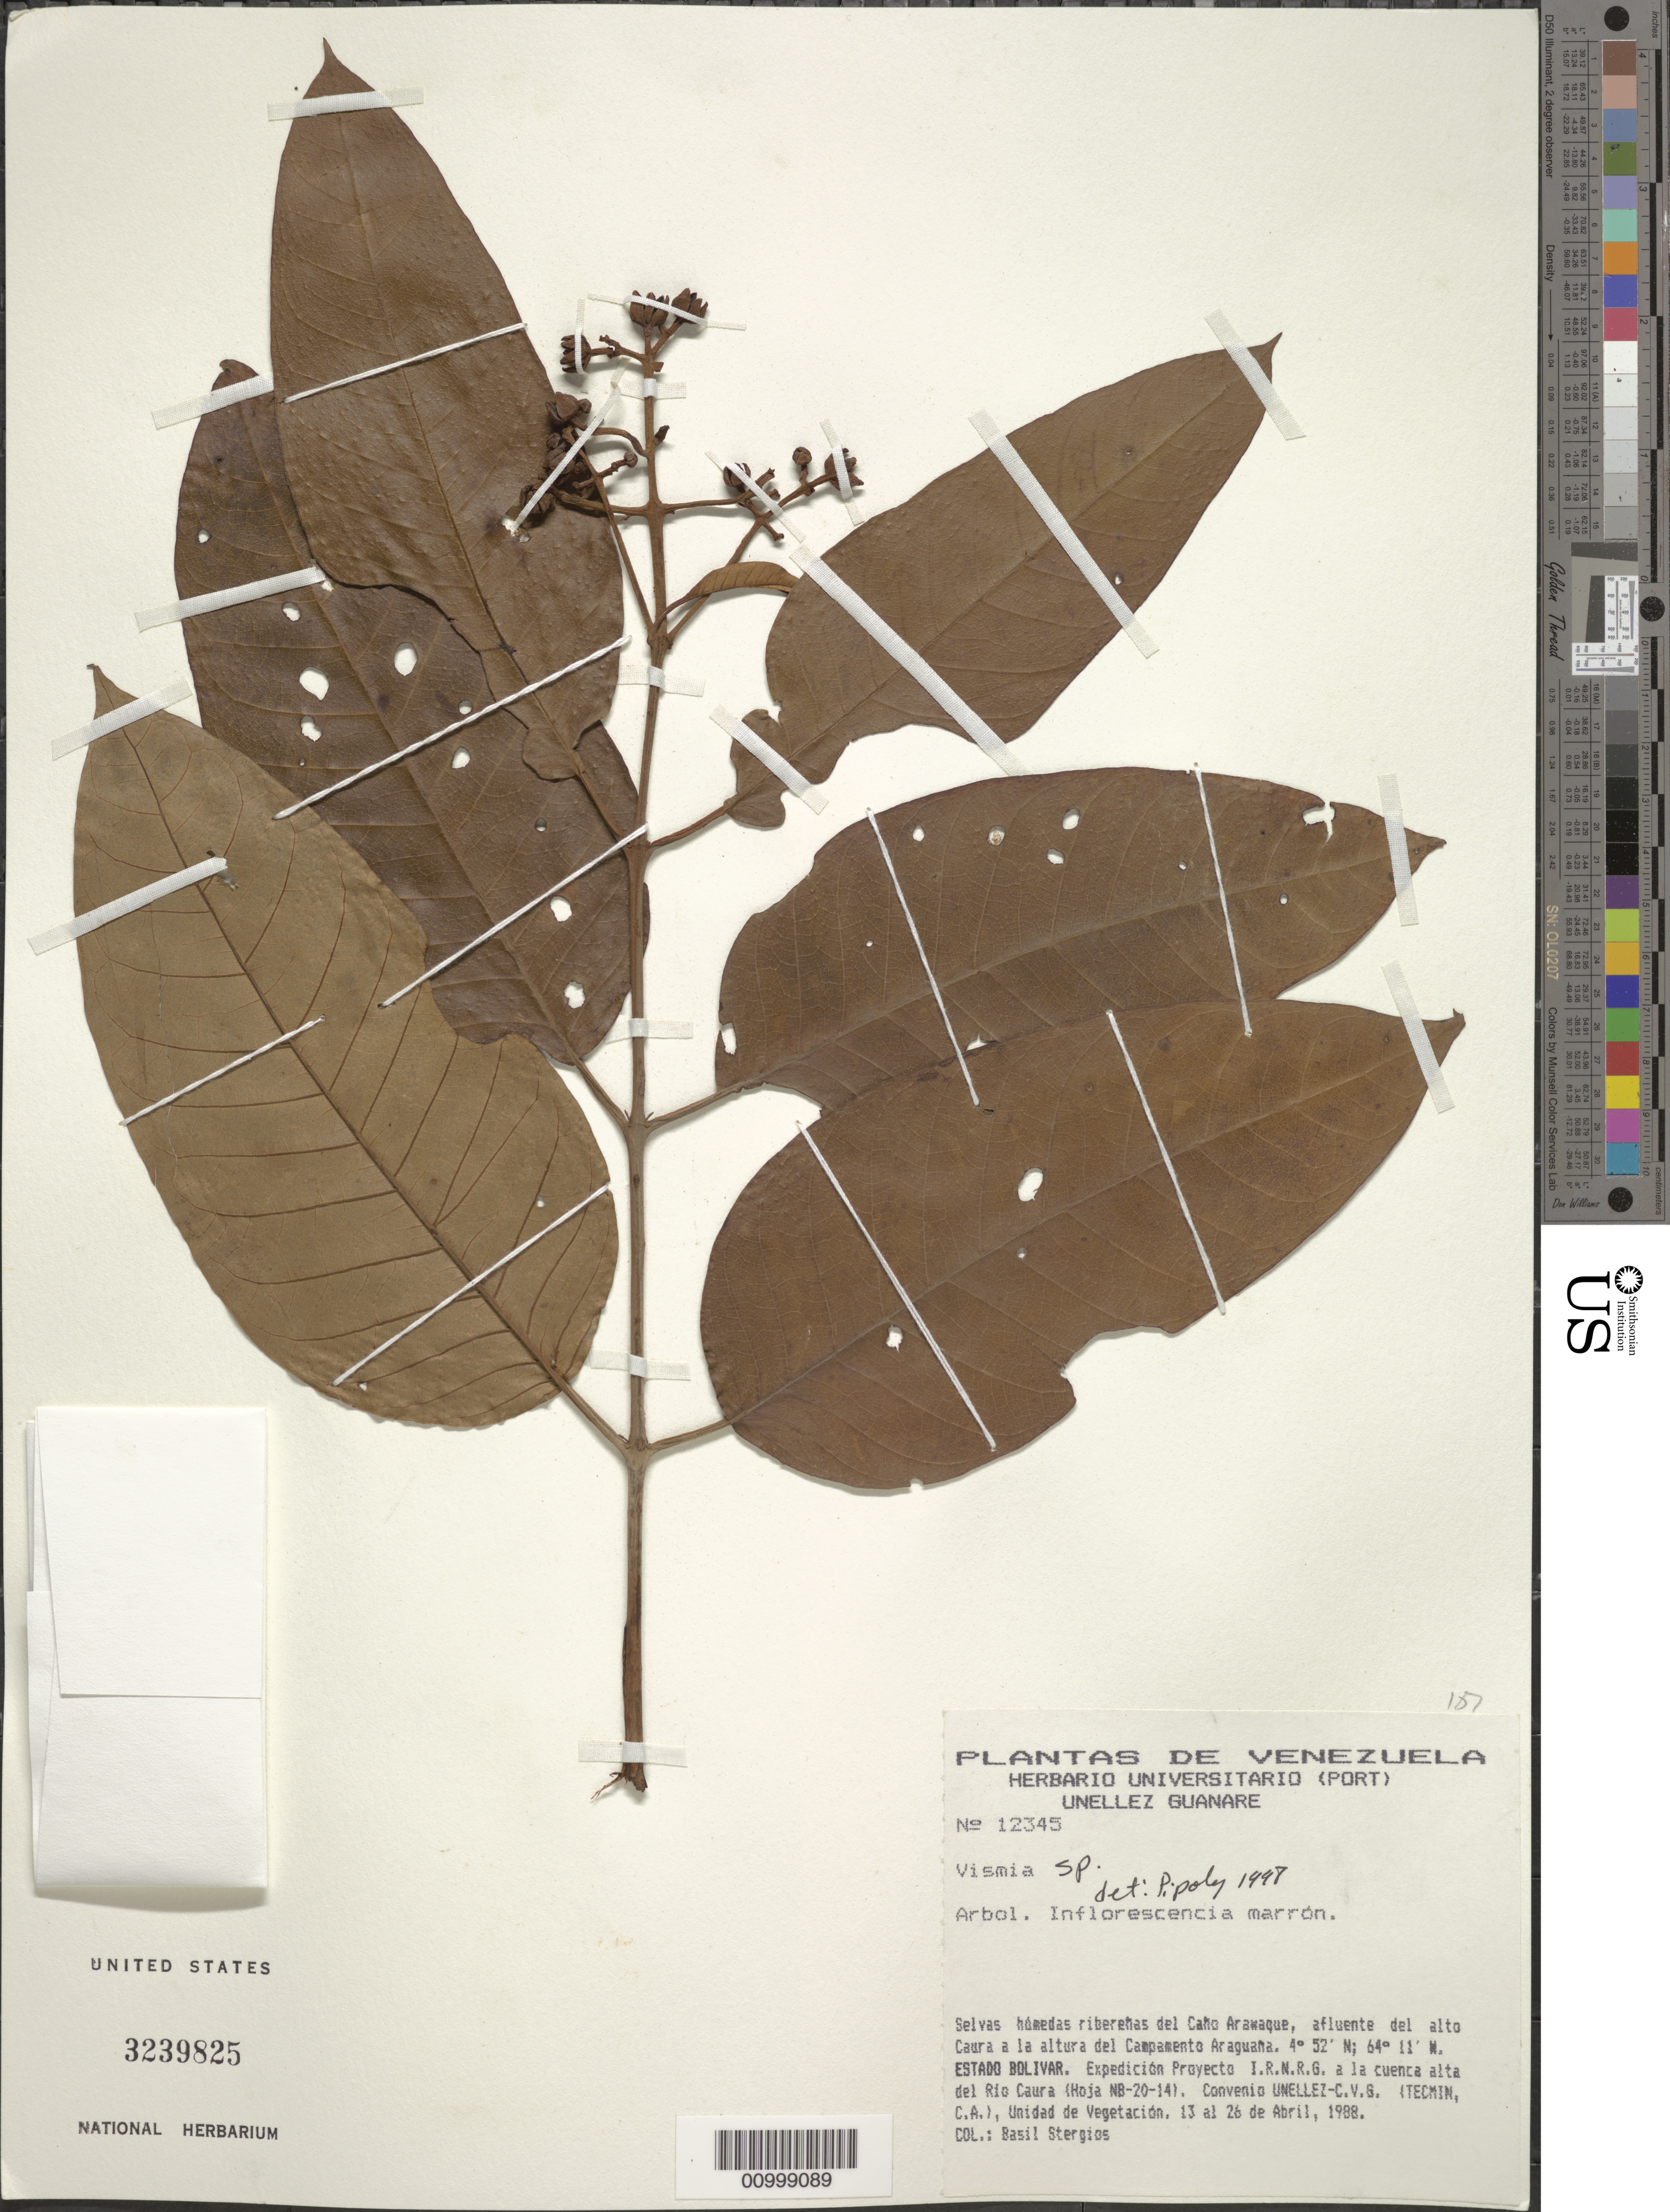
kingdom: Plantae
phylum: Tracheophyta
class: Magnoliopsida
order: Malpighiales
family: Hypericaceae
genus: Vismia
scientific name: Vismia sp.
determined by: Pipoly, J. J., III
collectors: B. G. Stergios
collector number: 12345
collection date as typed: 13-Apr-88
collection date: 1988-04-13/1988-04-26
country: Venezuela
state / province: Bolívar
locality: Riberenas del Cano Arawaque, afluente del alto Caura a la altura del Campamento Araguana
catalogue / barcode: US 3239825